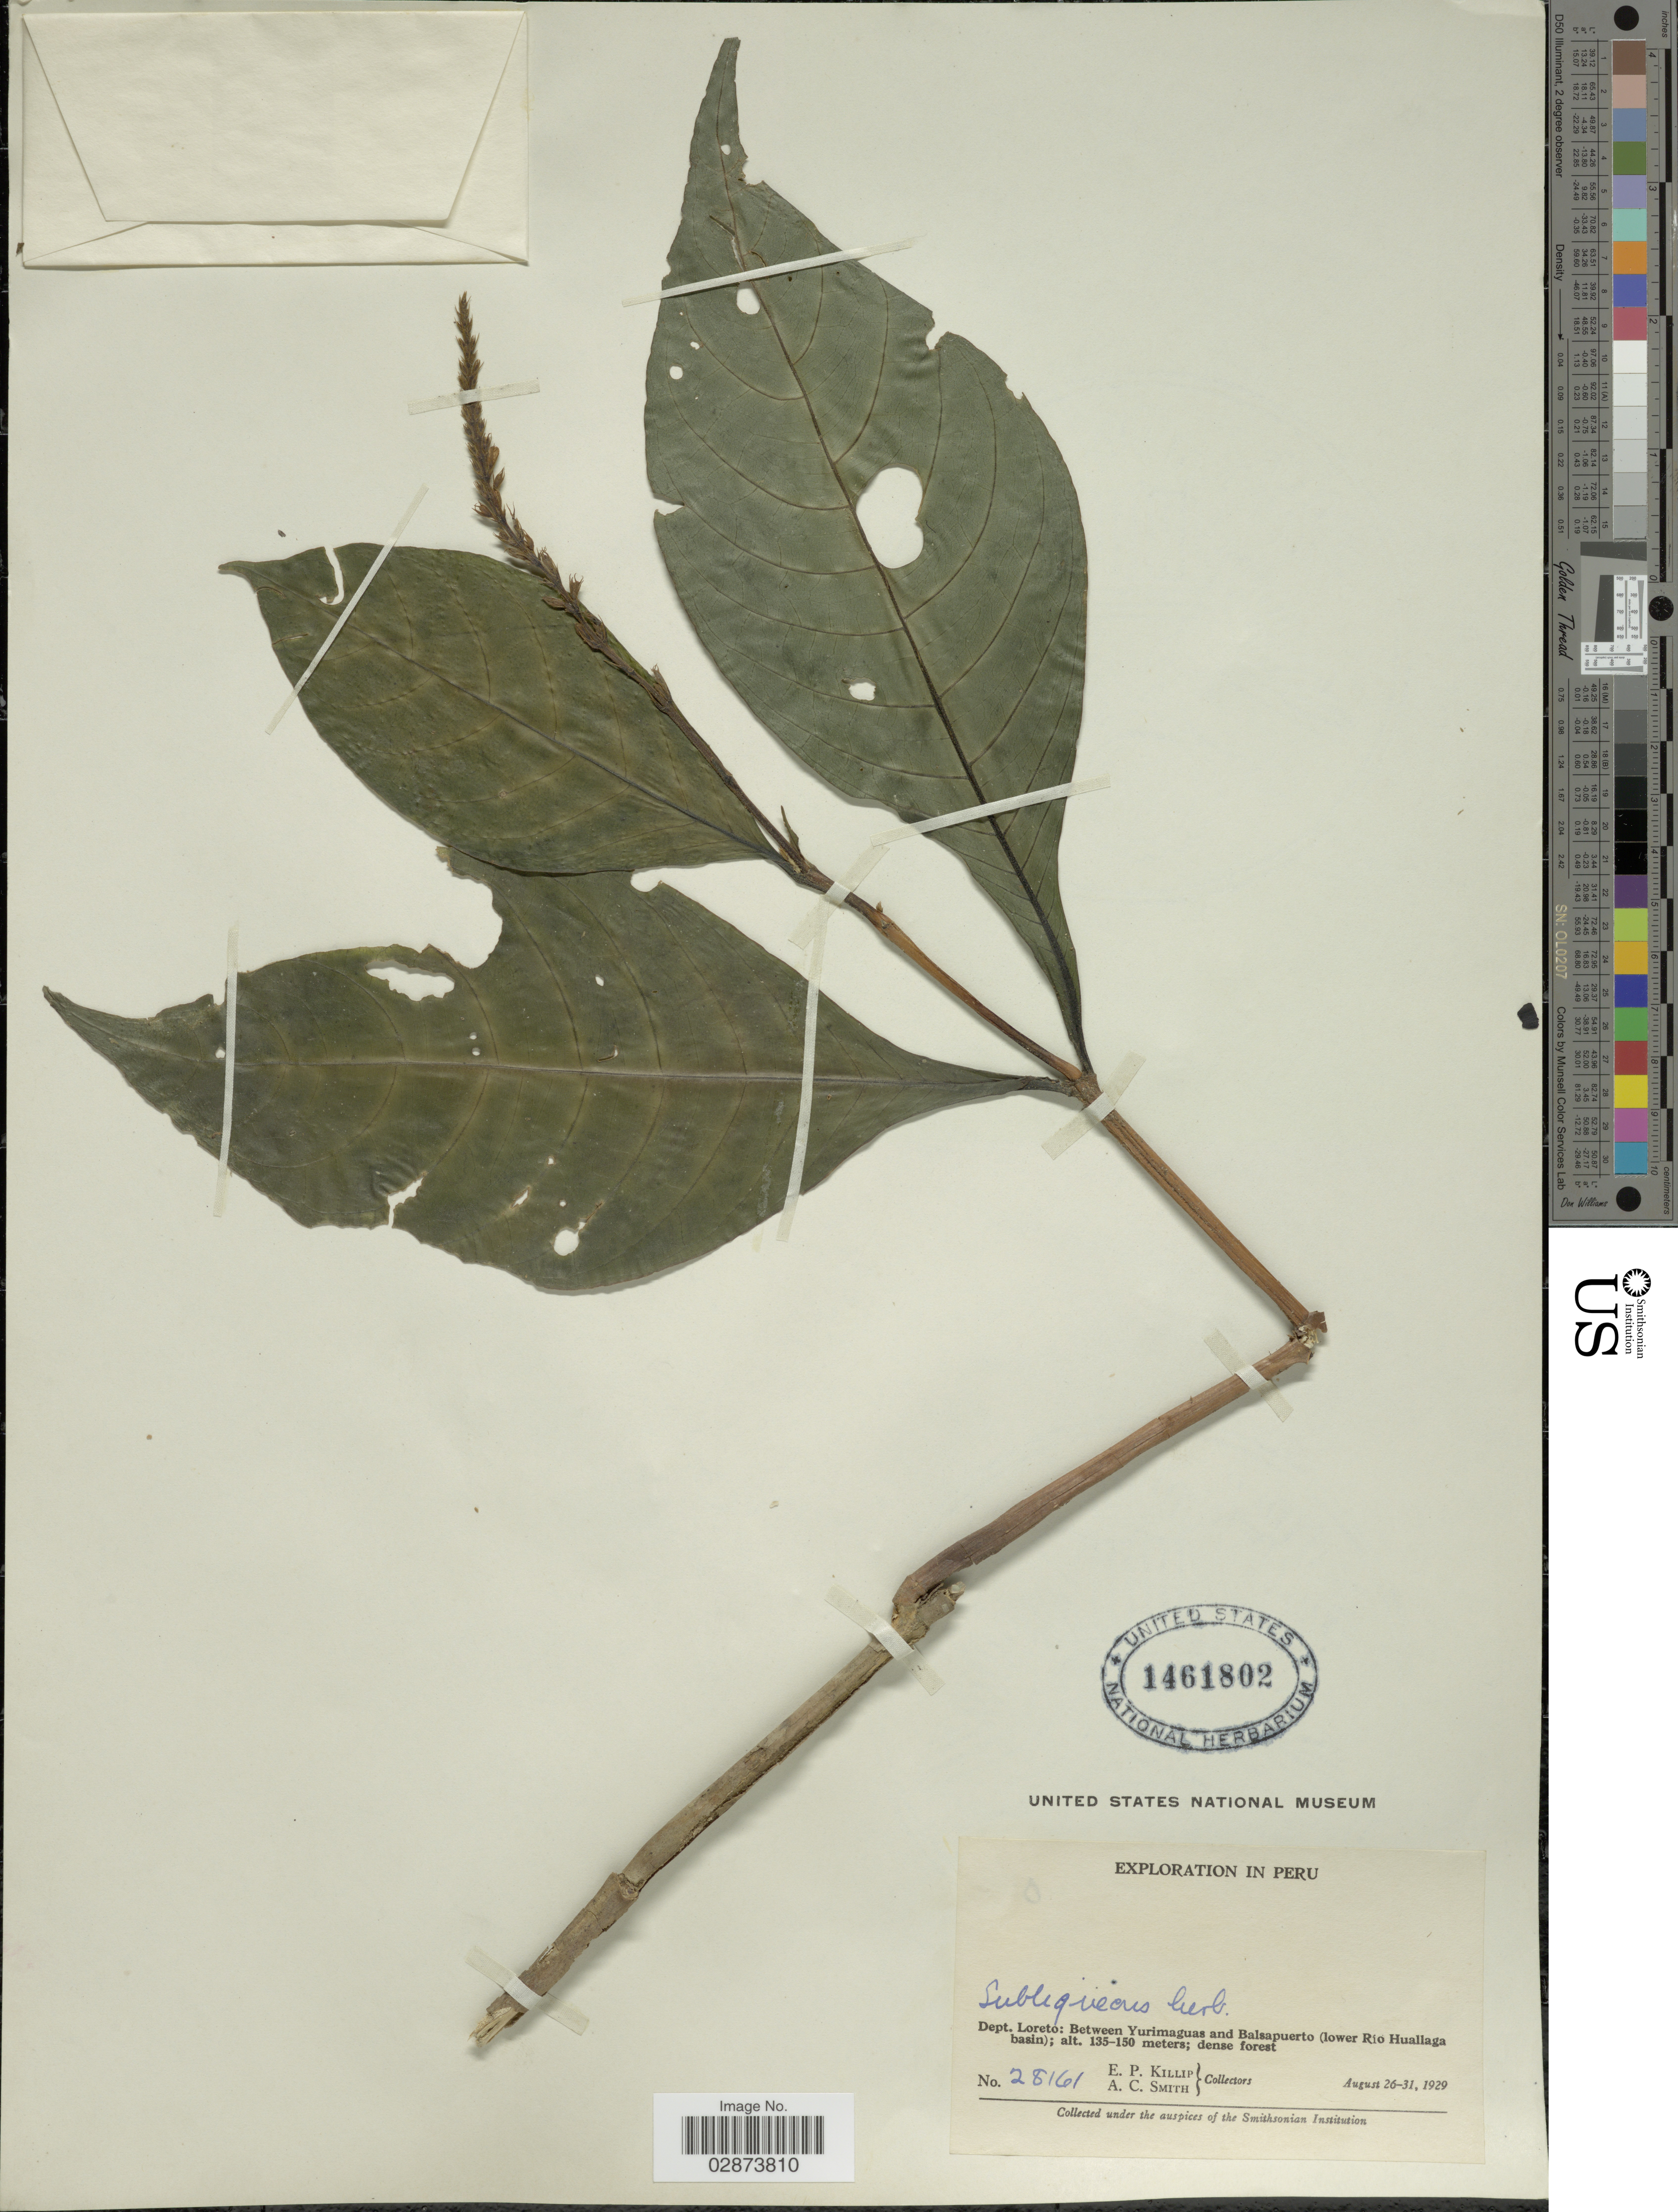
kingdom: Plantae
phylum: Tracheophyta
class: Magnoliopsida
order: Lamiales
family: Acanthaceae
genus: Pulchranthus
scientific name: Pulchranthus adenostachyus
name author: (Lindau) V.M. Baum et al.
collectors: E. P. Killip & A. C. Smith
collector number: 28161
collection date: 1929-08-26/1929-08-31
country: Peru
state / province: Loreto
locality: Dept. Loreto: Between Yurimaguas and Balsapuerto (lower Rio Huallaga basin).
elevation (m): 135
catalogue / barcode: US 1461802